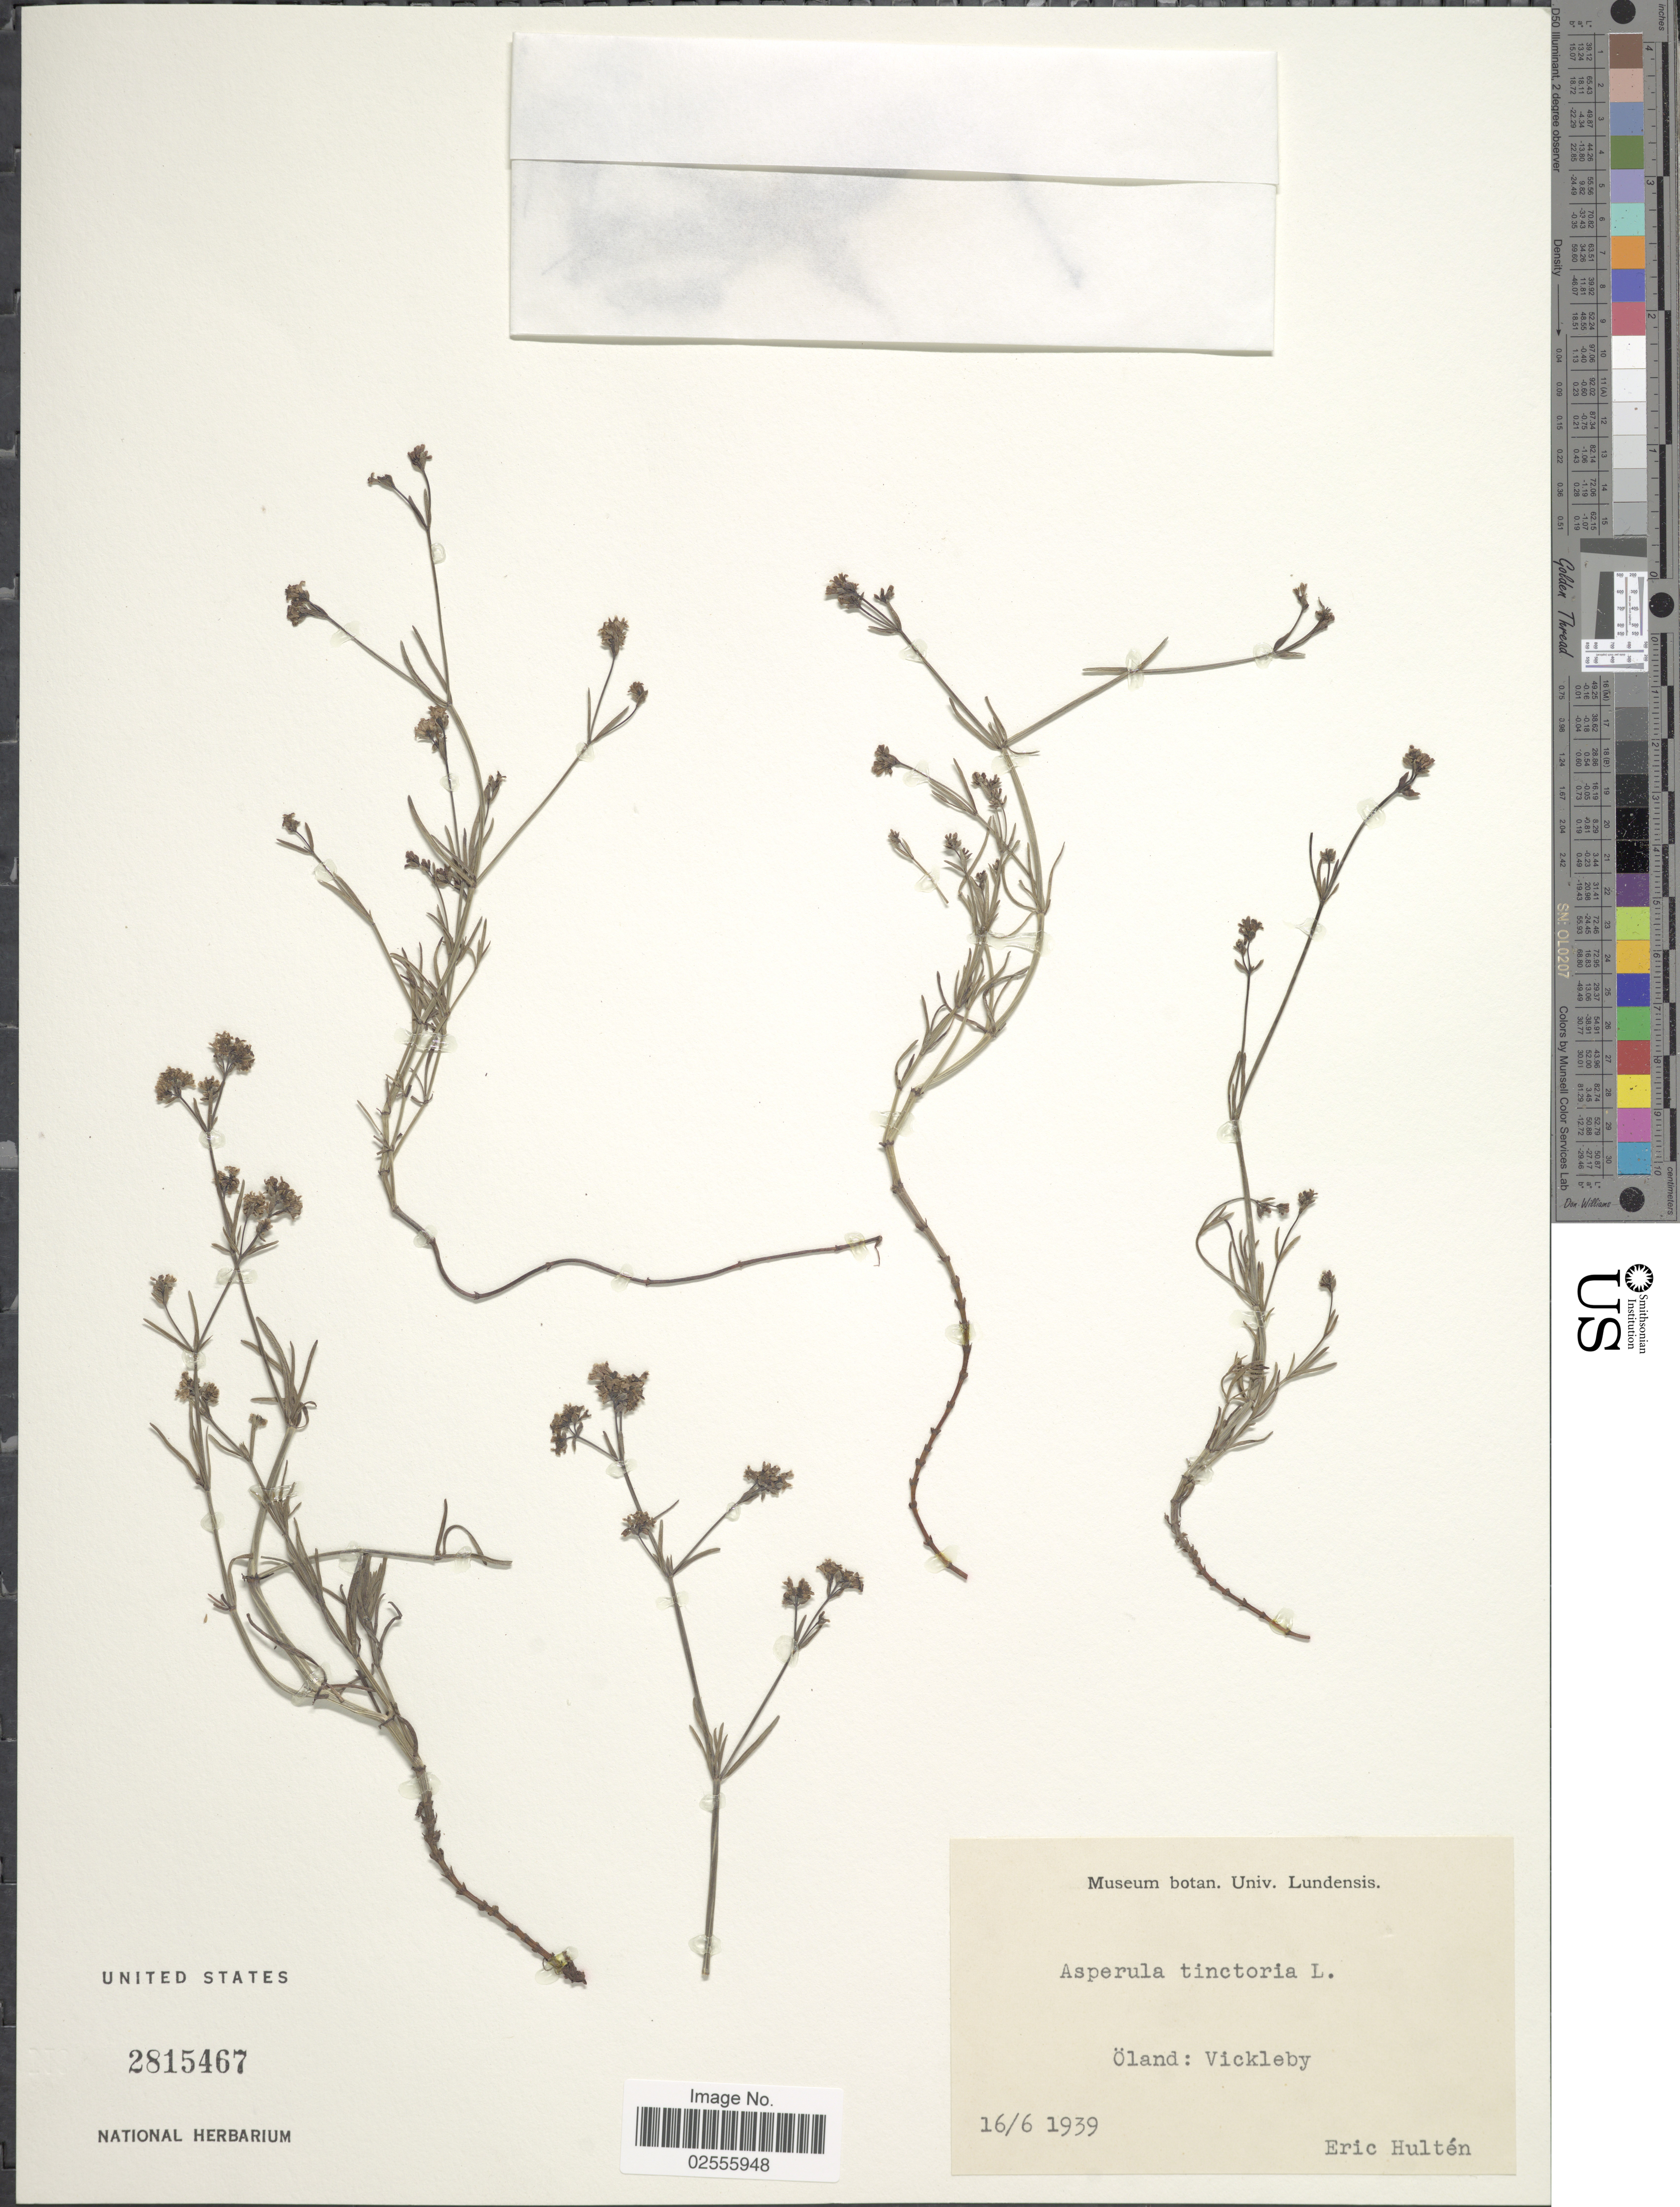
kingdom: Plantae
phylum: Tracheophyta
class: Magnoliopsida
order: Gentianales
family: Rubiaceae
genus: Asperula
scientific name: Asperula tinctoria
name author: L.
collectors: E. G. Hultén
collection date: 1939-06-16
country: Sweden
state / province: Kalmar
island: Öland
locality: Öland: Vickleby.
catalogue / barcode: US 2815467